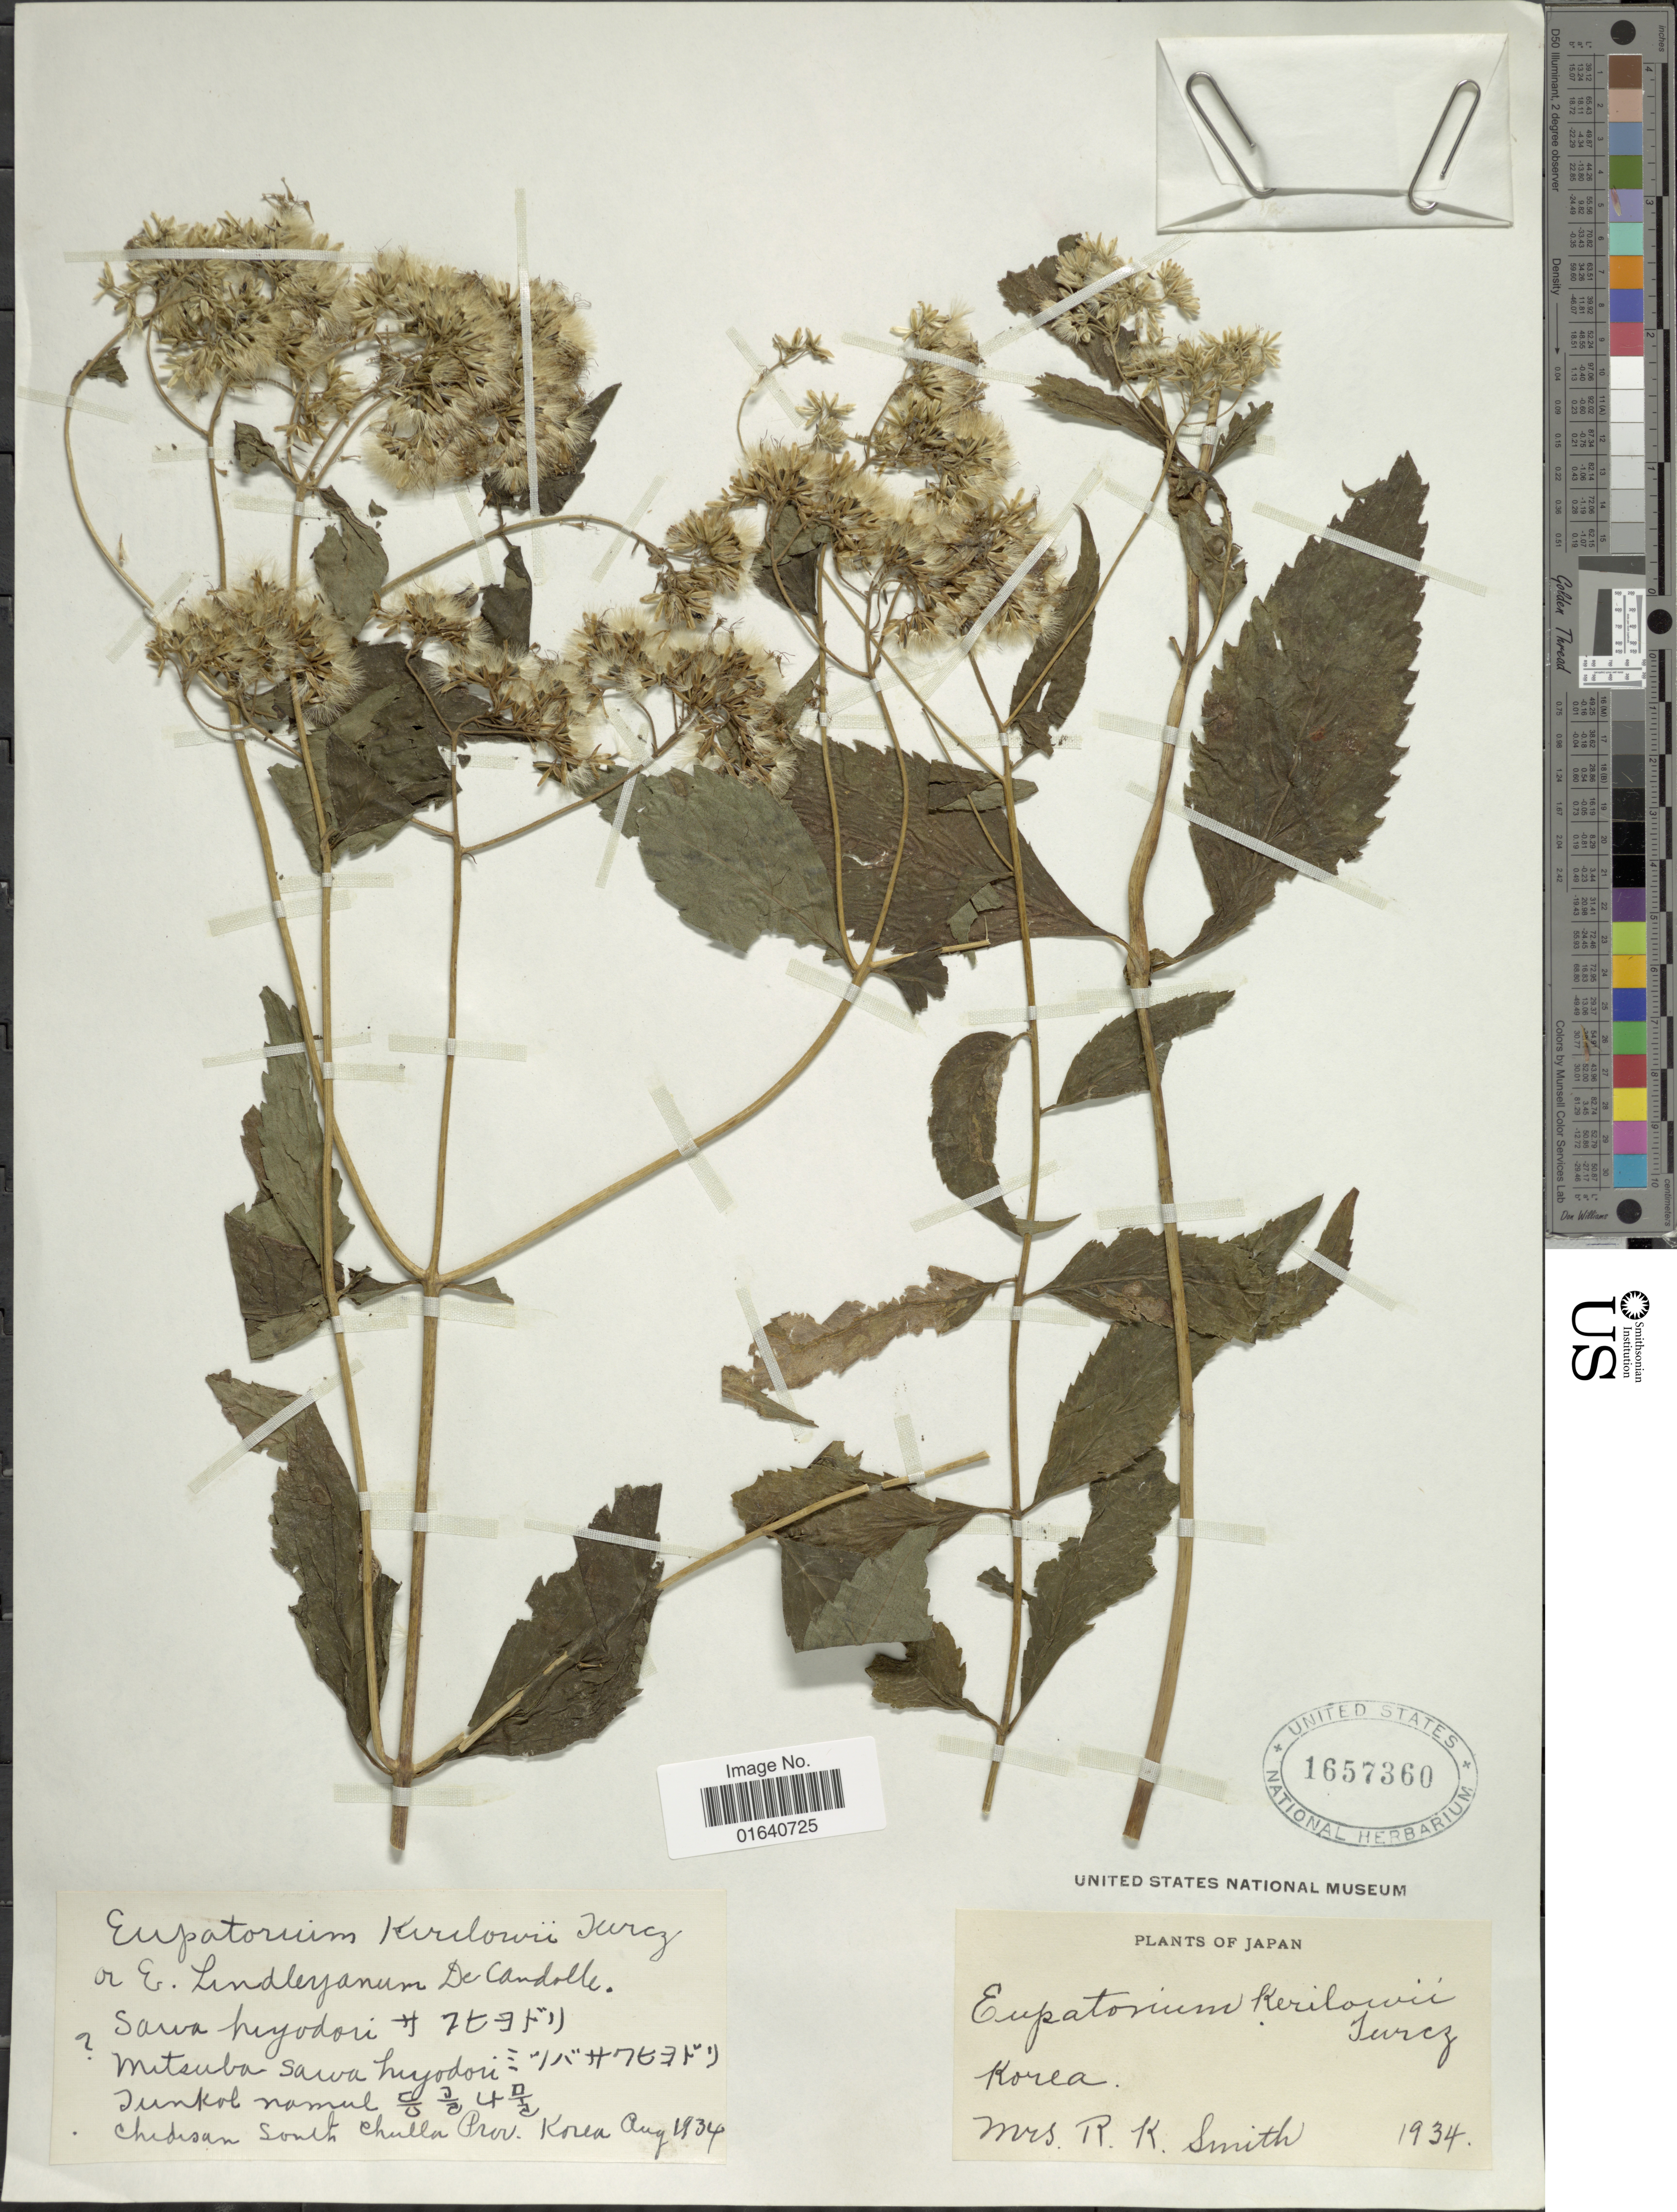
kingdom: Plantae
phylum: Tracheophyta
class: Magnoliopsida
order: Asterales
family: Asteraceae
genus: Eupatorium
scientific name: Eupatorium kirilowii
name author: Turcz.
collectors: Mrs. R. K. Smith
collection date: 1934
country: South Korea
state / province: South Jeolla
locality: Japan, Korea, Chedesan South Chulla, prov. Korea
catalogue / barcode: US 1657360